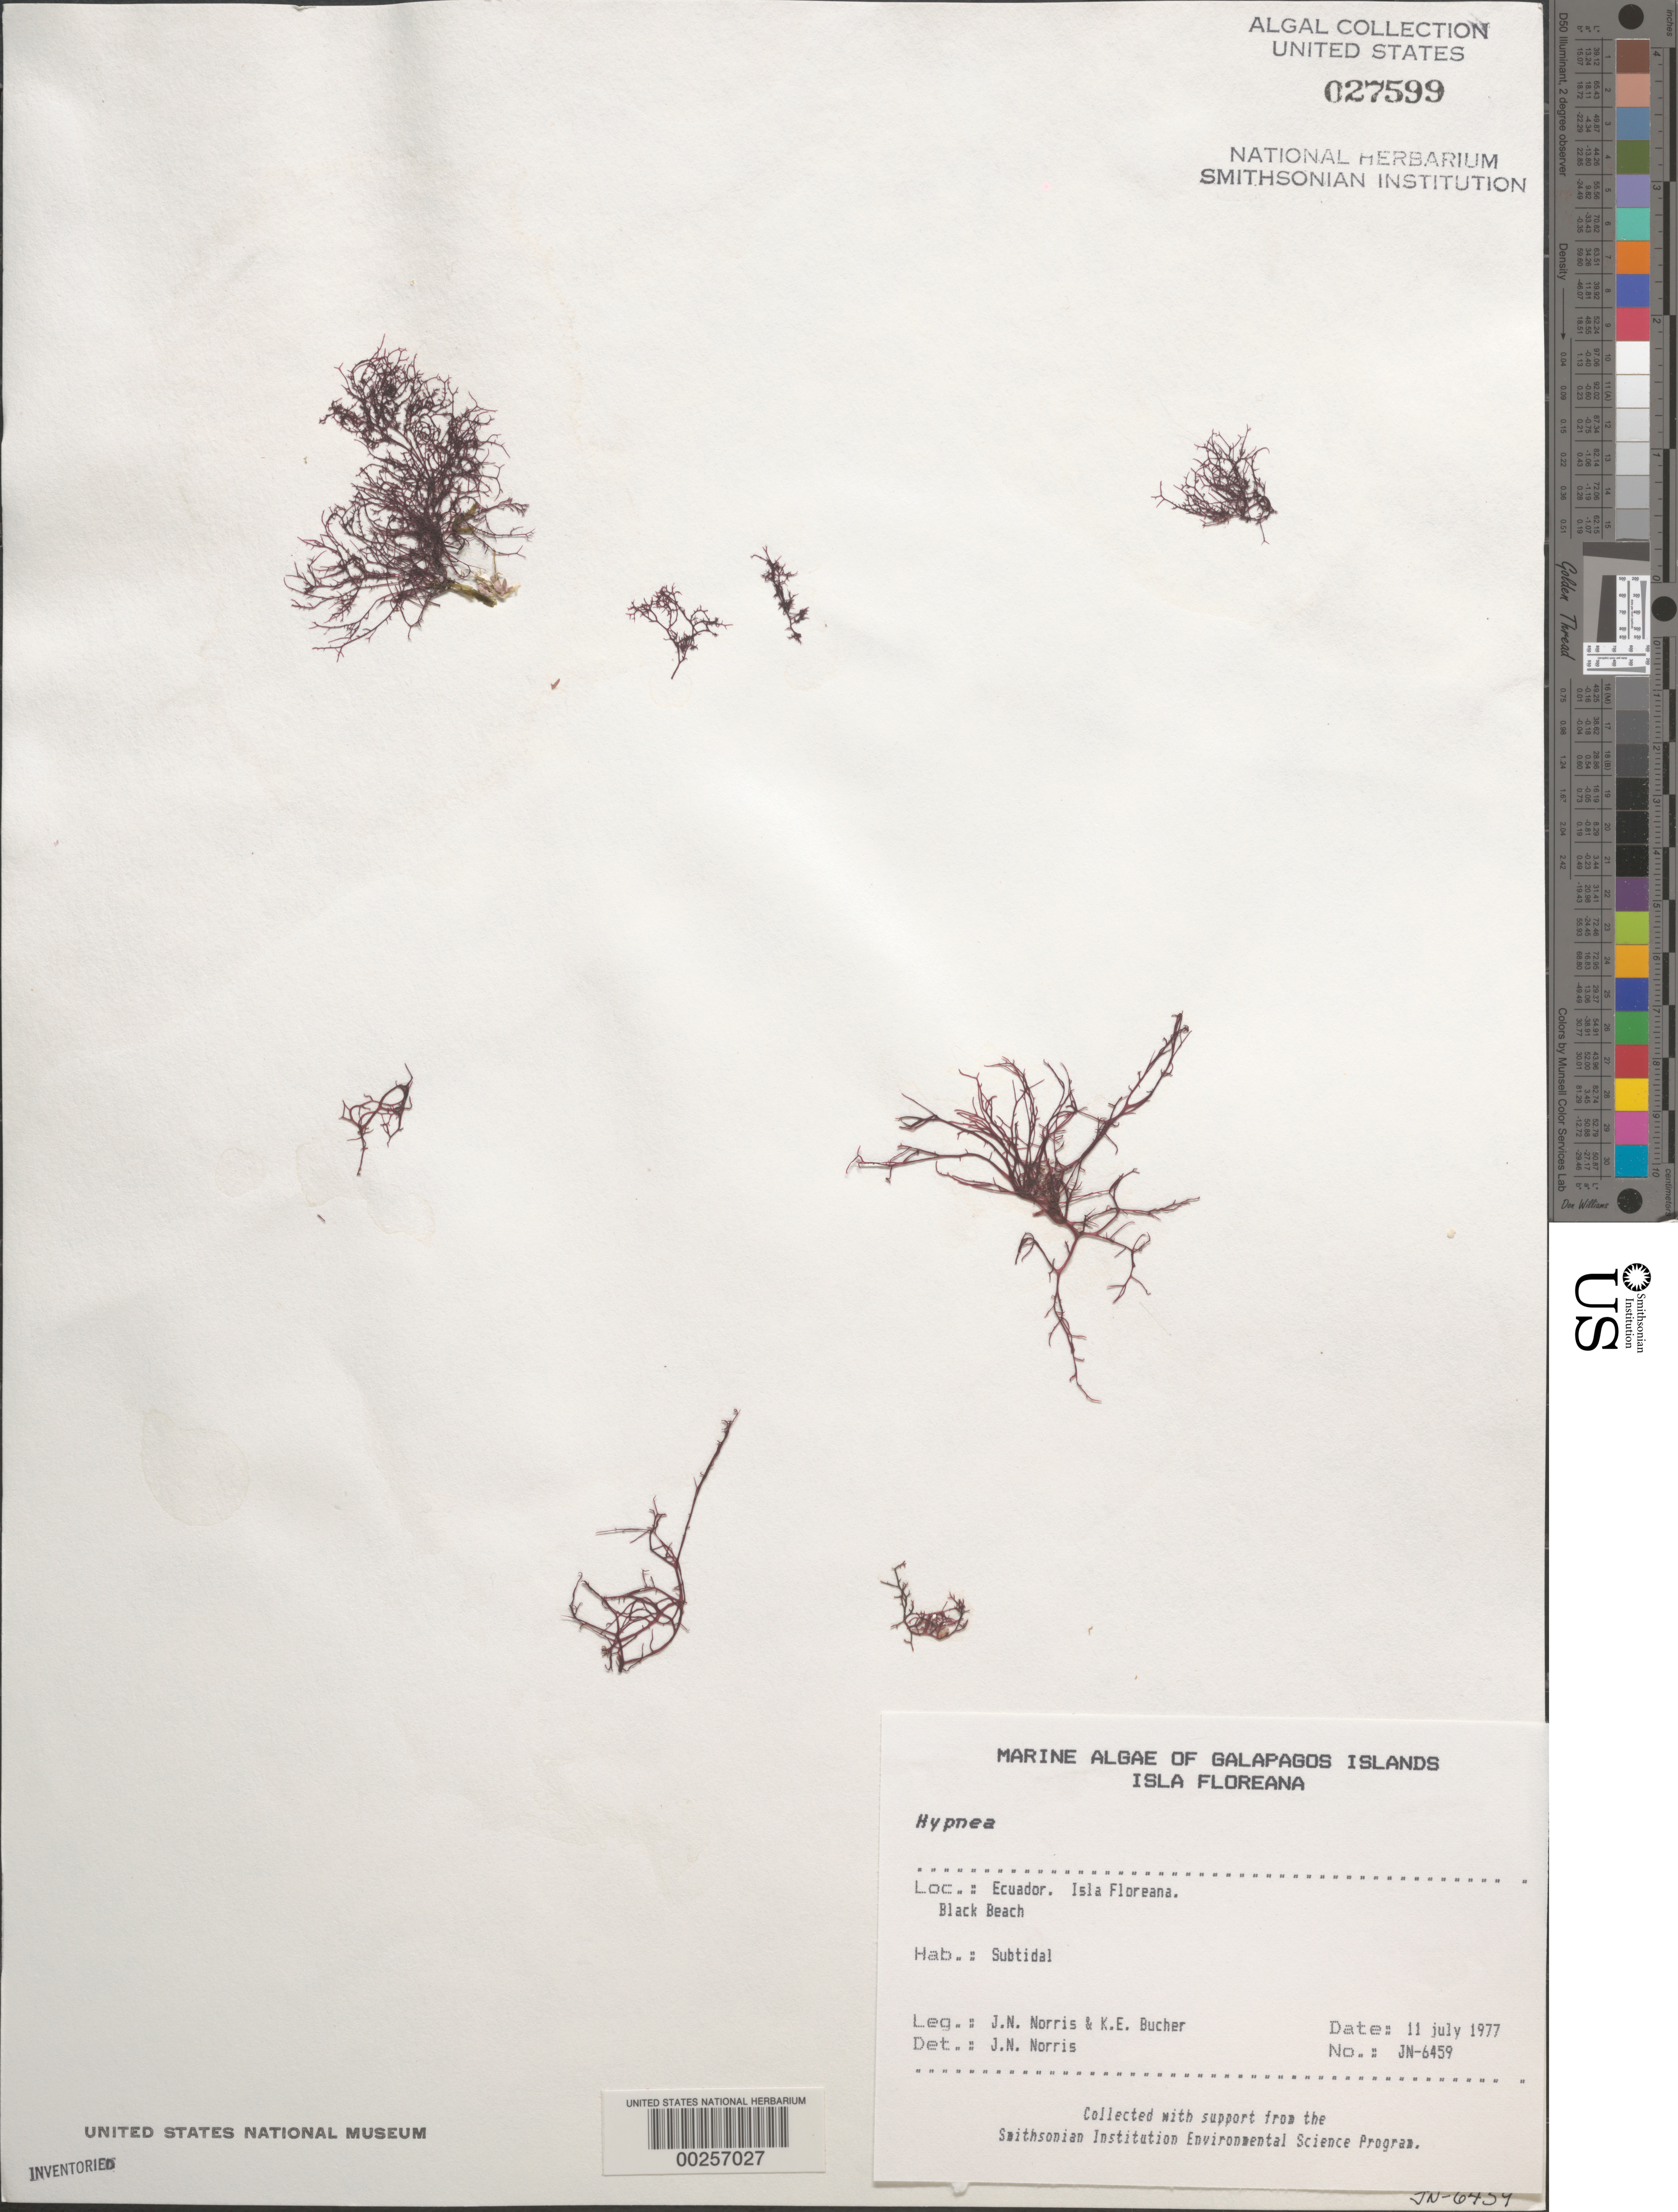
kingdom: Plantae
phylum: Rhodophyta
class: Florideophyceae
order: Gigartinales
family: Cystocloniaceae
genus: Hypnea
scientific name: Hypnea sp.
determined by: Norris, James N.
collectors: J. N. Norris & K. E. Bucher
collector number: JN-6459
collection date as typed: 11 Jul 1977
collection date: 1977-07-11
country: Ecuador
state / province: Colón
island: Floreana [Charles, Santa Maria]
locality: Black Beach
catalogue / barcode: US 27599